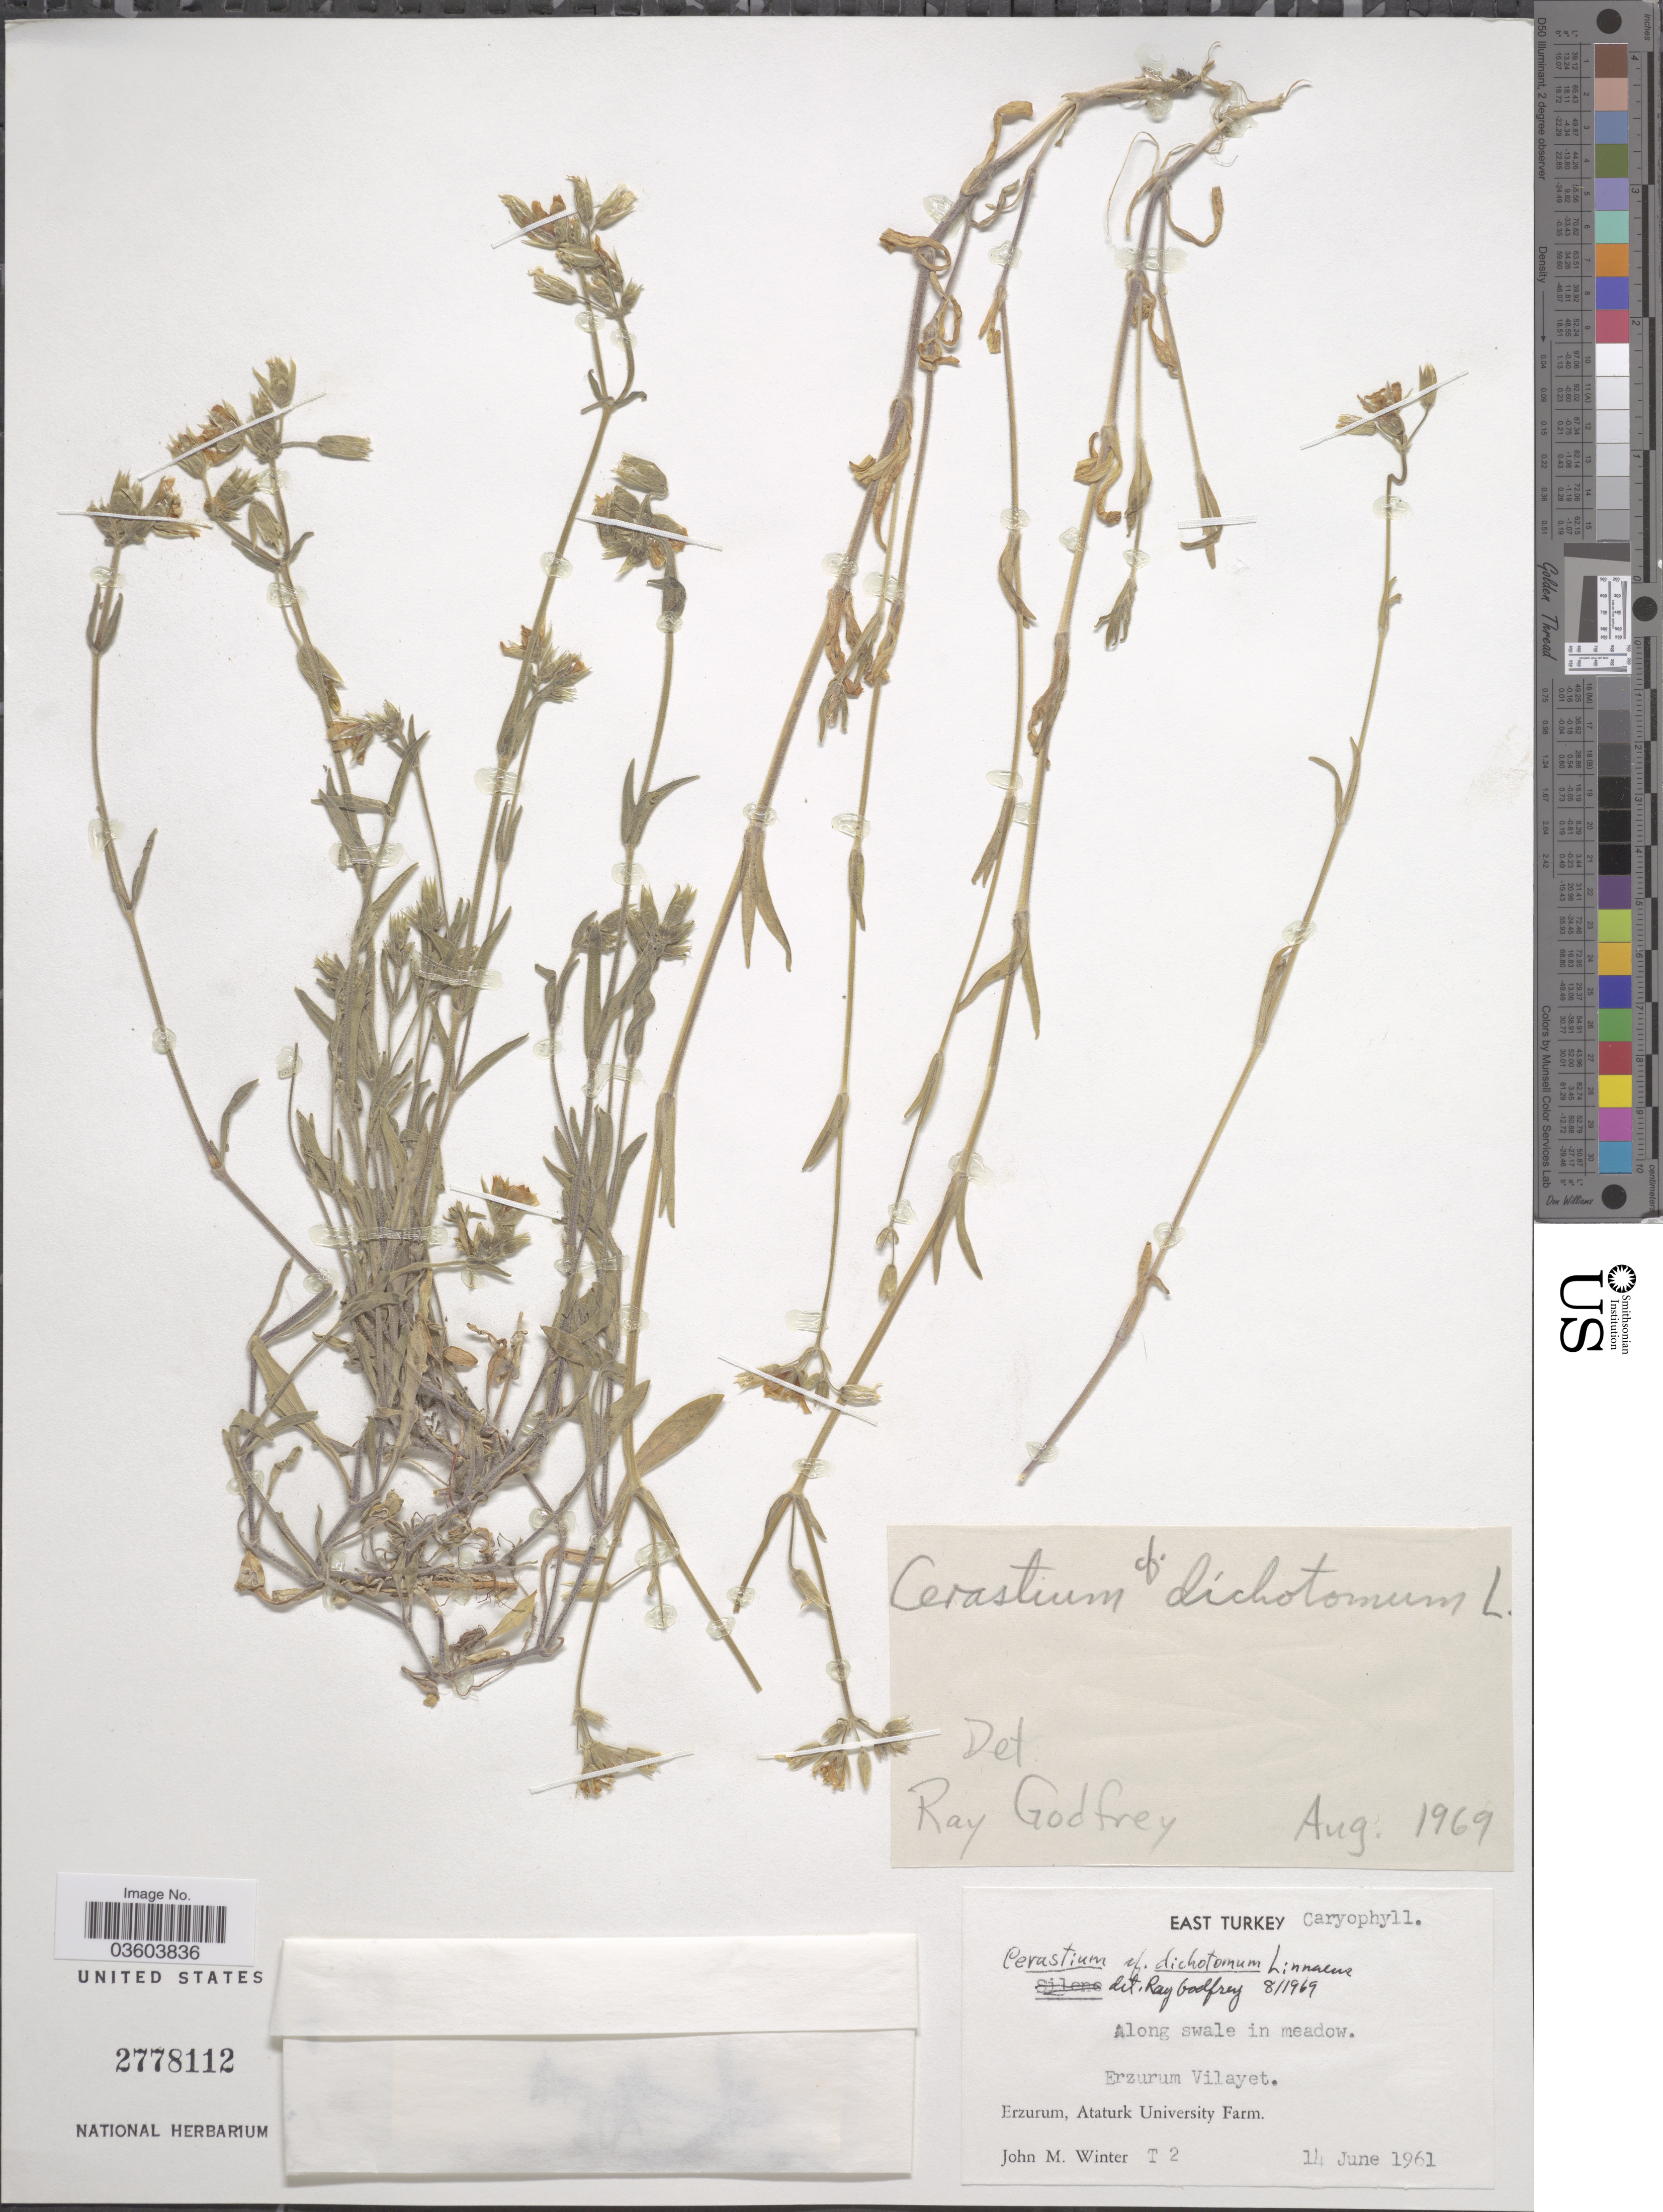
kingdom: Plantae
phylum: Tracheophyta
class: Magnoliopsida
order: Caryophyllales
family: Caryophyllaceae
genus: Cerastium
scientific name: Cerastium dichotomum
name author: L.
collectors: J. M. Winter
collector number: T2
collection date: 1961-06-14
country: Turkey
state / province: Erzurum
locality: Erzurum Vilayet. Erzurum, Ataturk University Farm.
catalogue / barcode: US 2778112